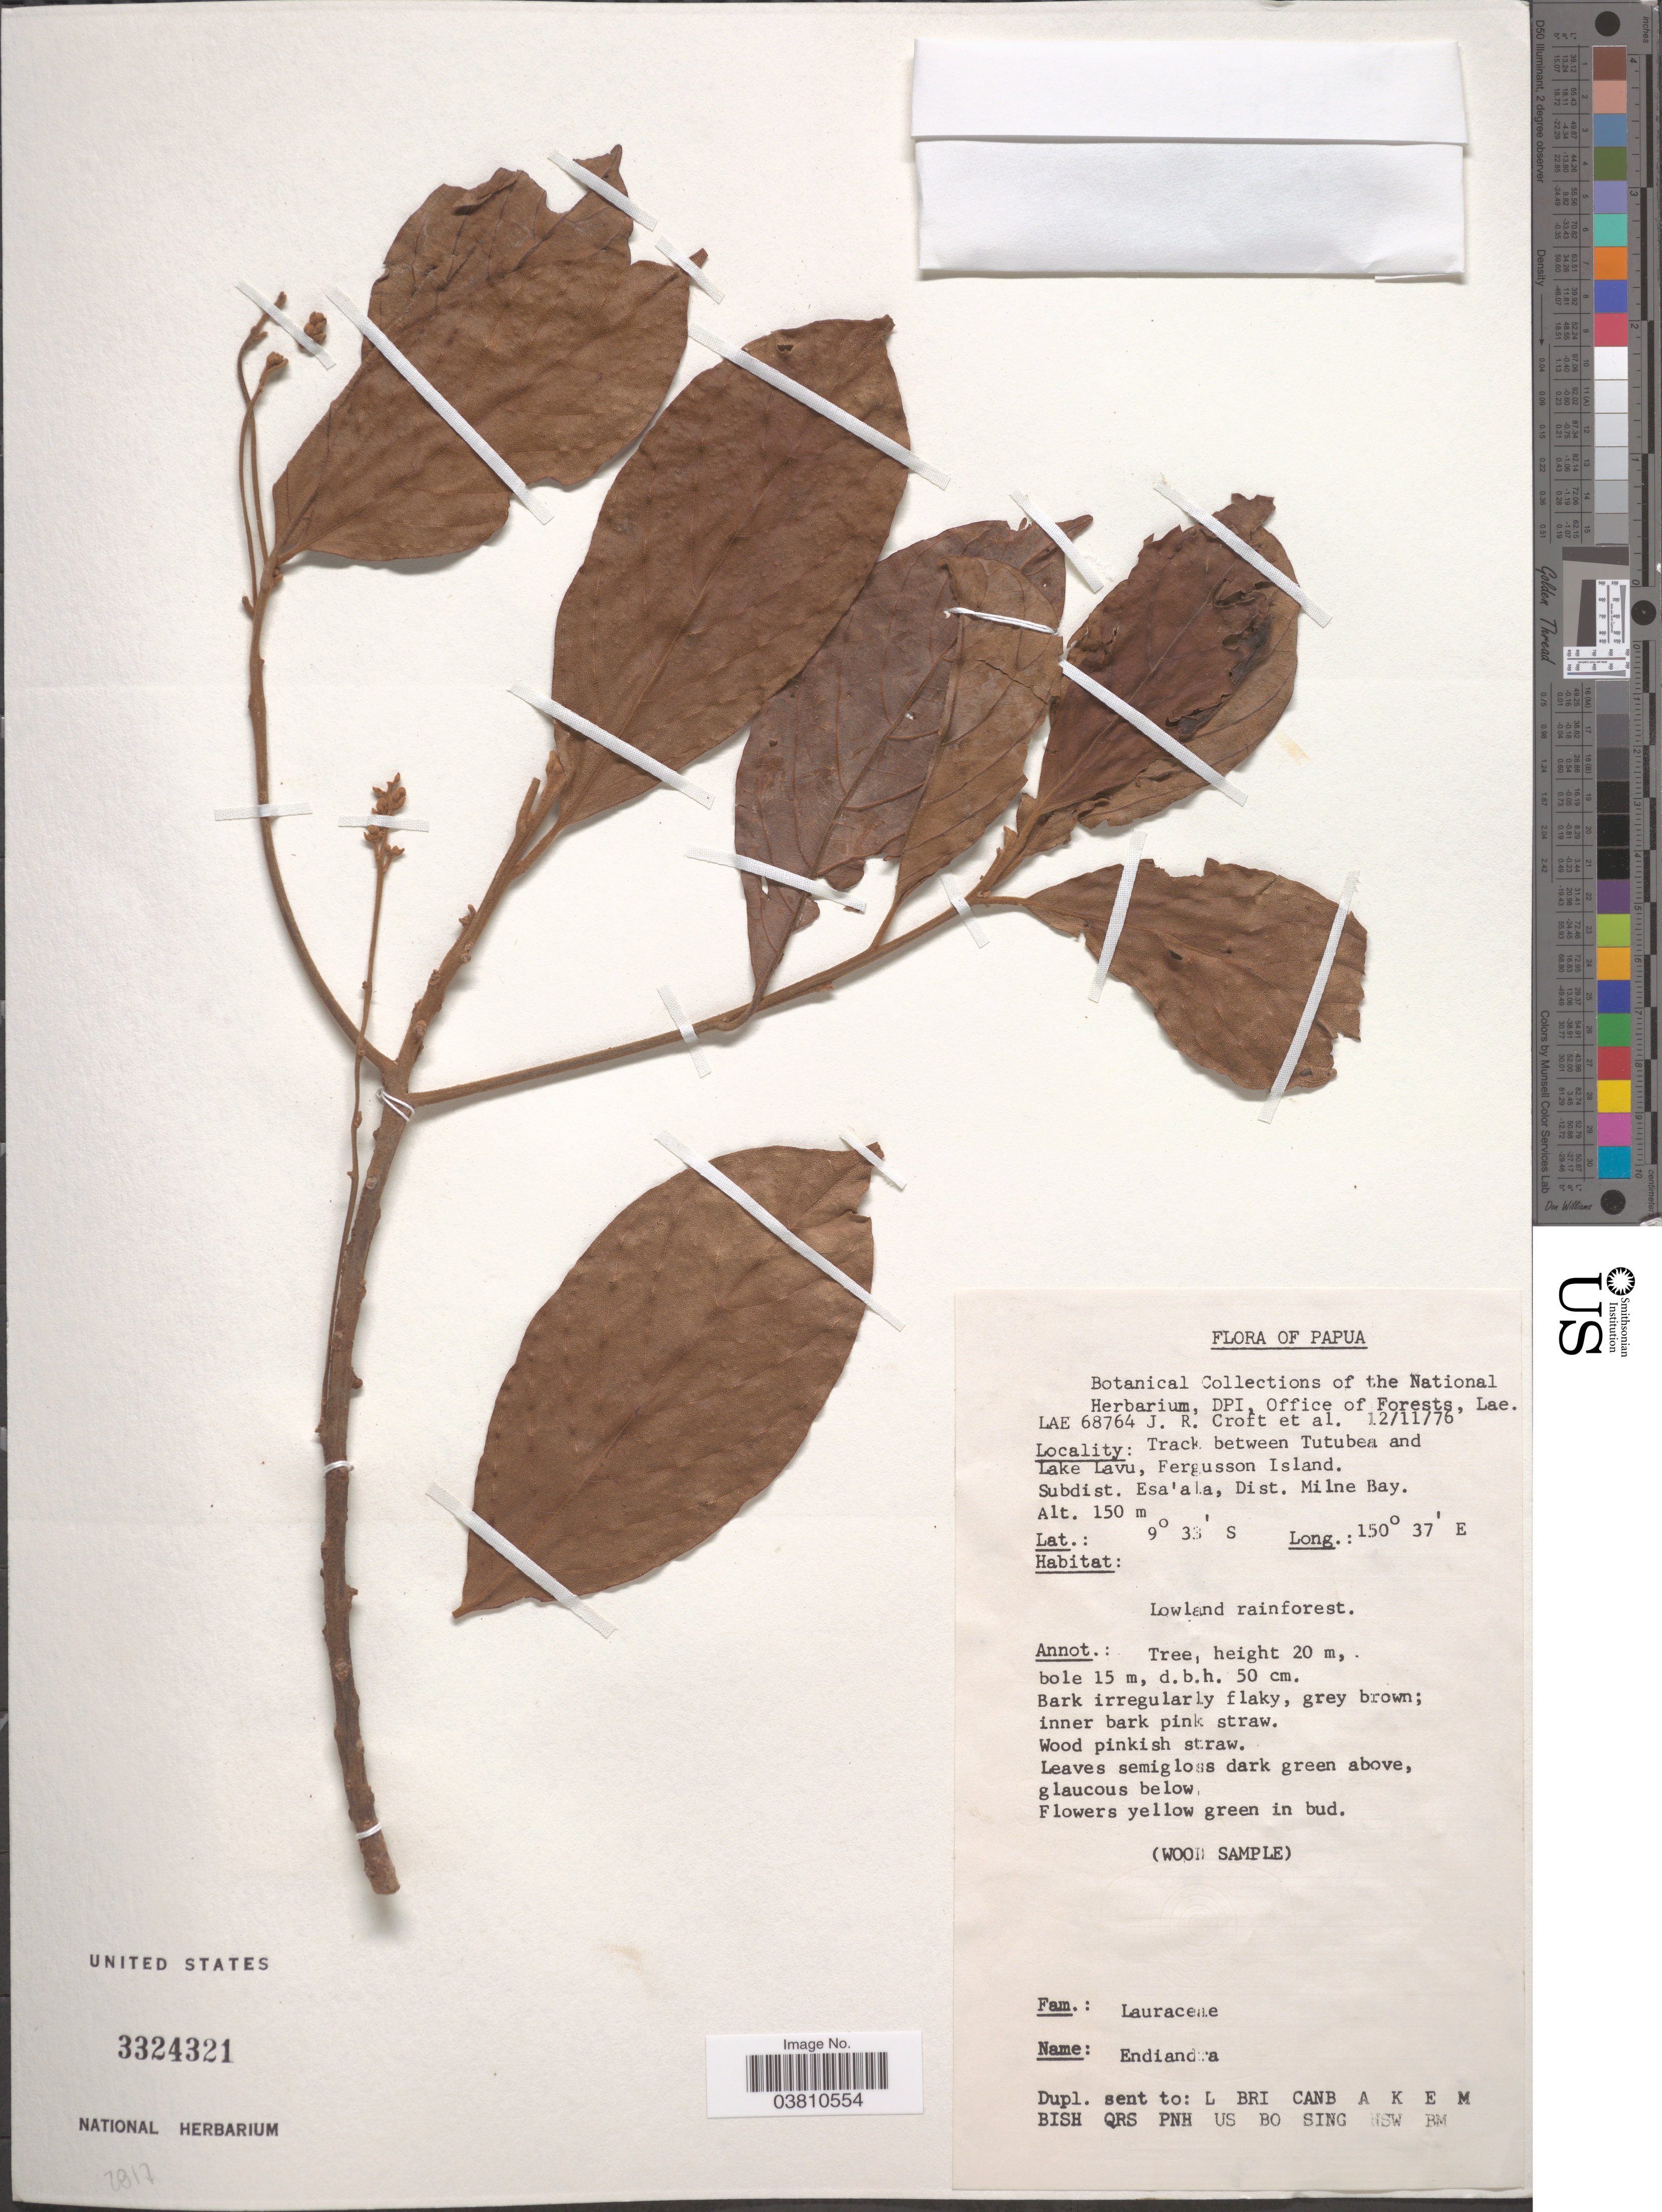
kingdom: Plantae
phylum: Tracheophyta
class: Magnoliopsida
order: Laurales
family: Lauraceae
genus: Endiandra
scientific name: Endiandra sp.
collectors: J. R. Croft & et al.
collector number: LAE 68764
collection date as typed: Transcribed d/m/y: 12/11/76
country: Papua New Guinea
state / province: Milne Bay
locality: Papua. Track between Tutubea and Lake Lavu, Fergusson Island. Subdist. Esa'ala, Dist. Milne Bay.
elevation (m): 150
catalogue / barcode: US 3324321